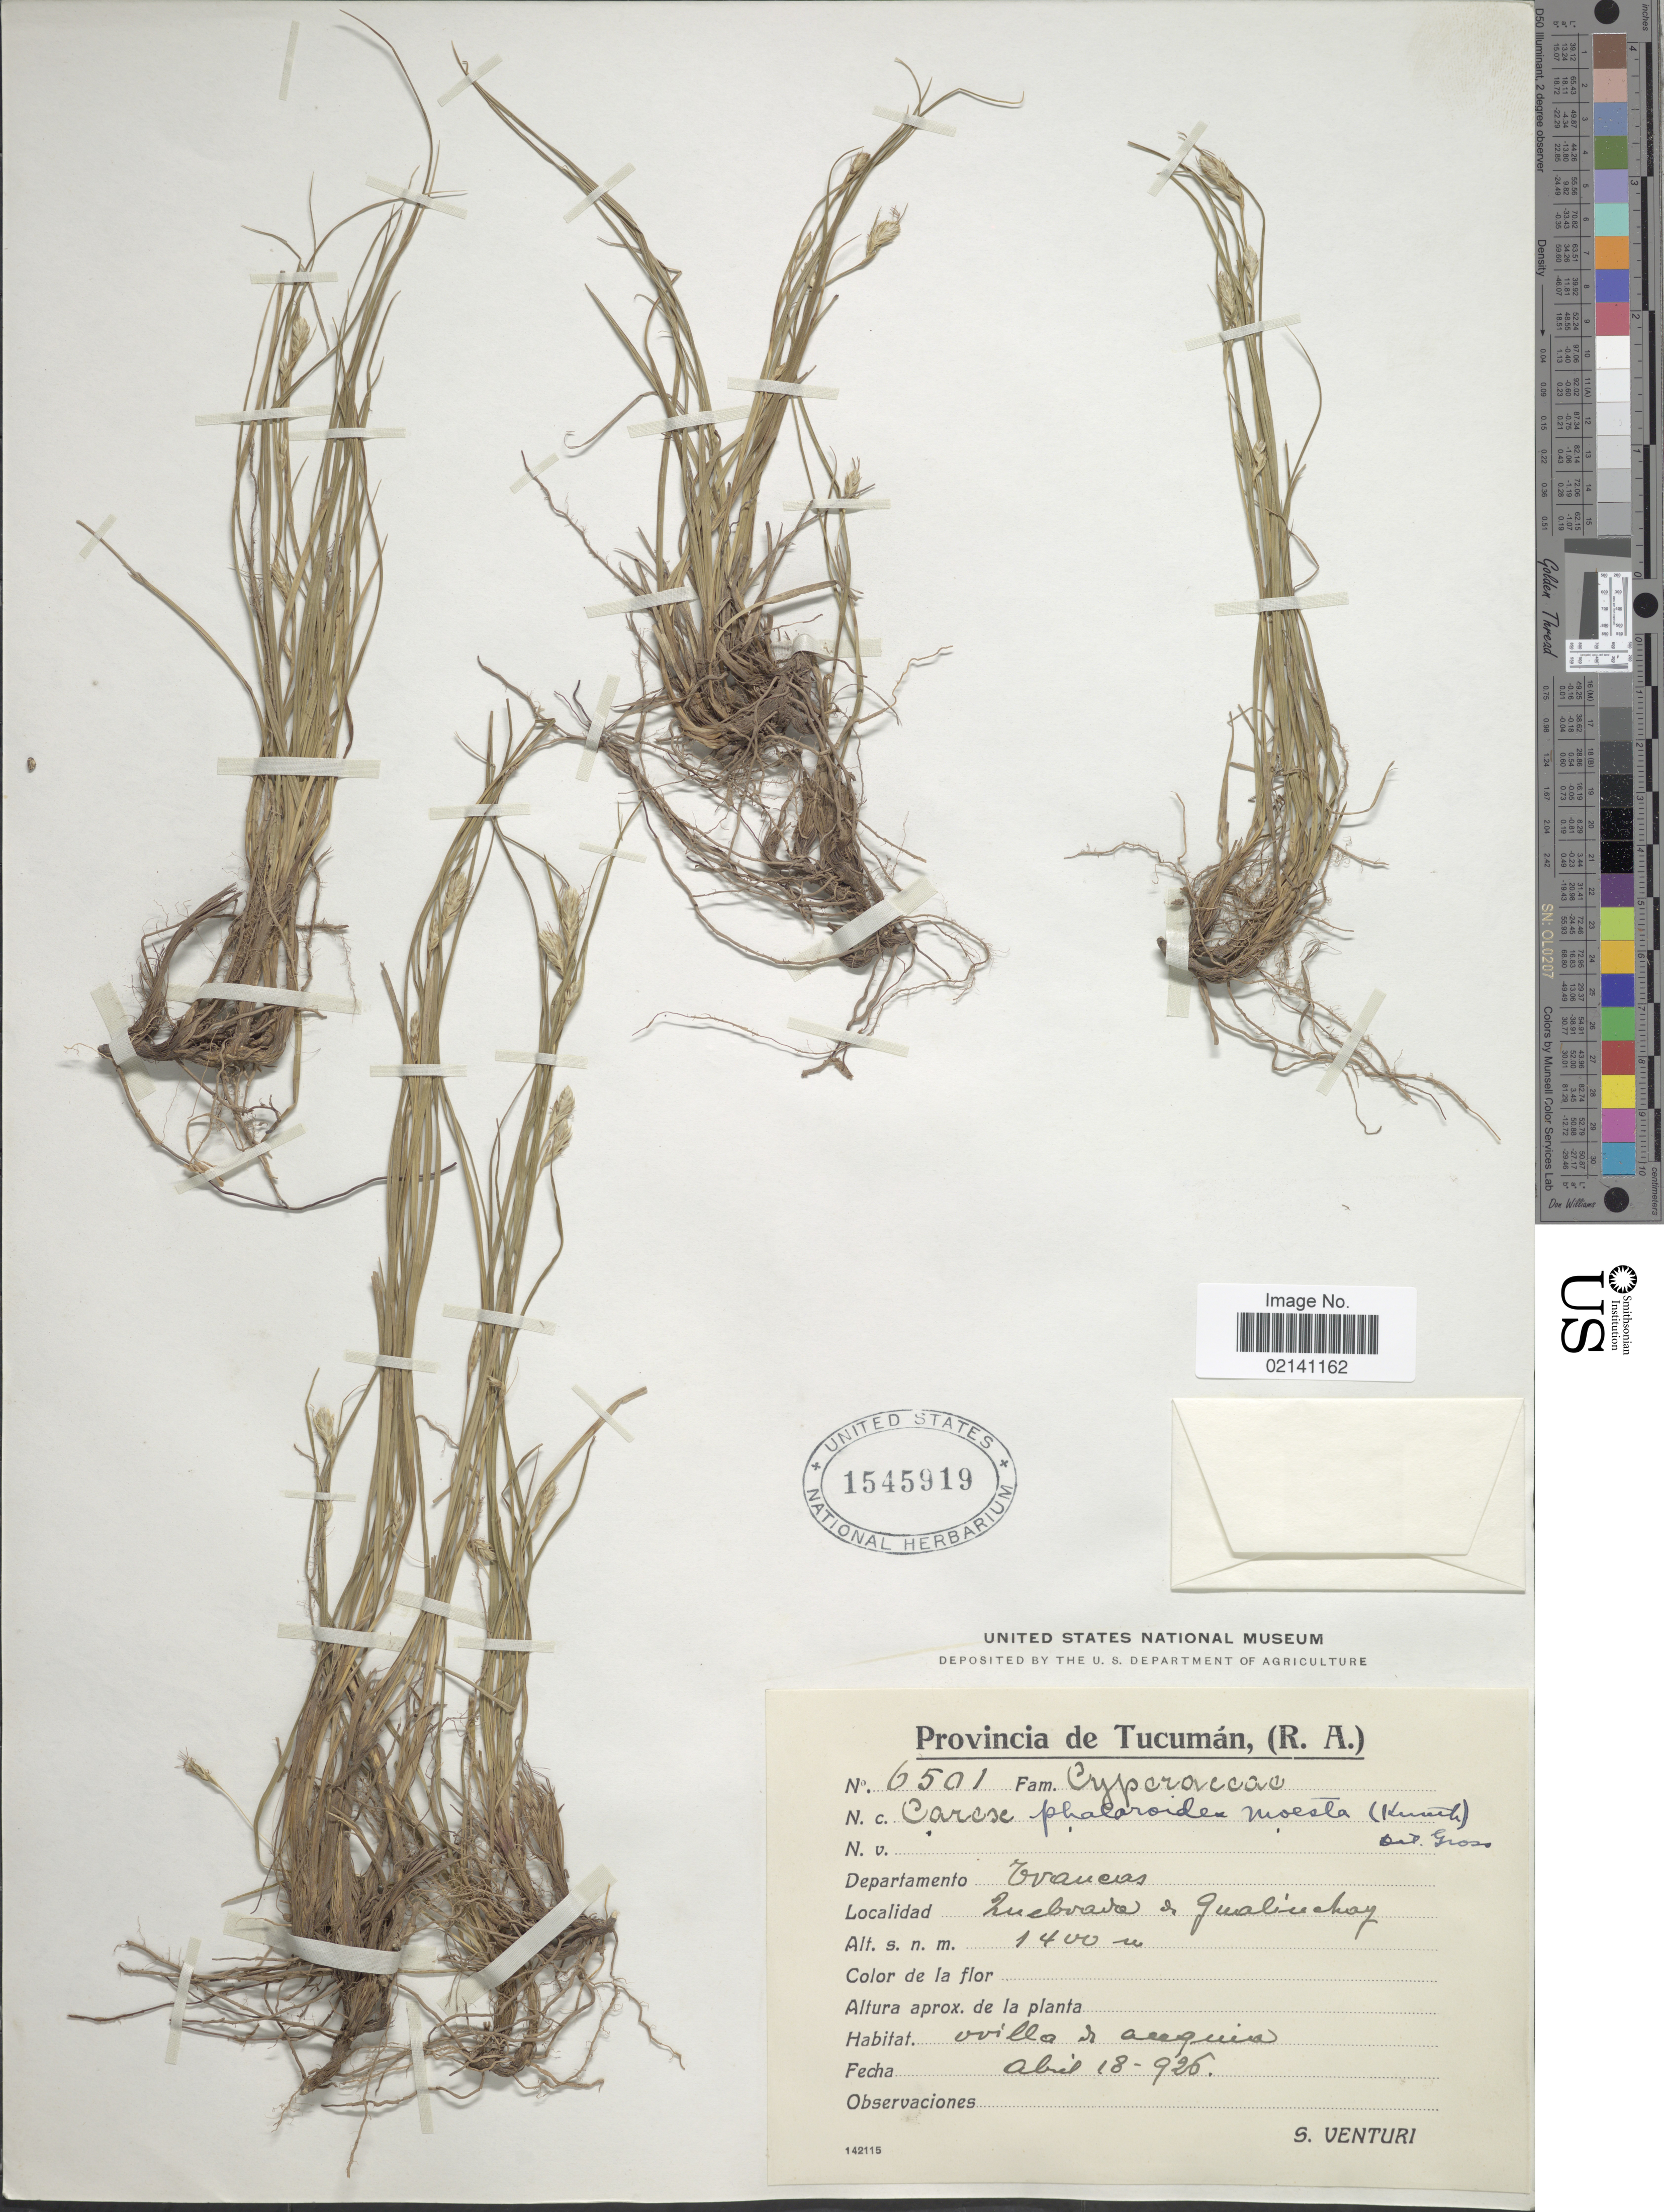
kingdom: Plantae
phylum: Tracheophyta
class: Liliopsida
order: Poales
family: Cyperaceae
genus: Carex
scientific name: Carex moesta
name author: Kunth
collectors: S. Venturi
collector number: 6501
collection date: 1926-04-18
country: Argentina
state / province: Tucuman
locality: Provincia de Tucuman (R.A.), Departamento Trancas, Quebrada de Hualinchay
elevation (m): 1400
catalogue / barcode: US 1545919